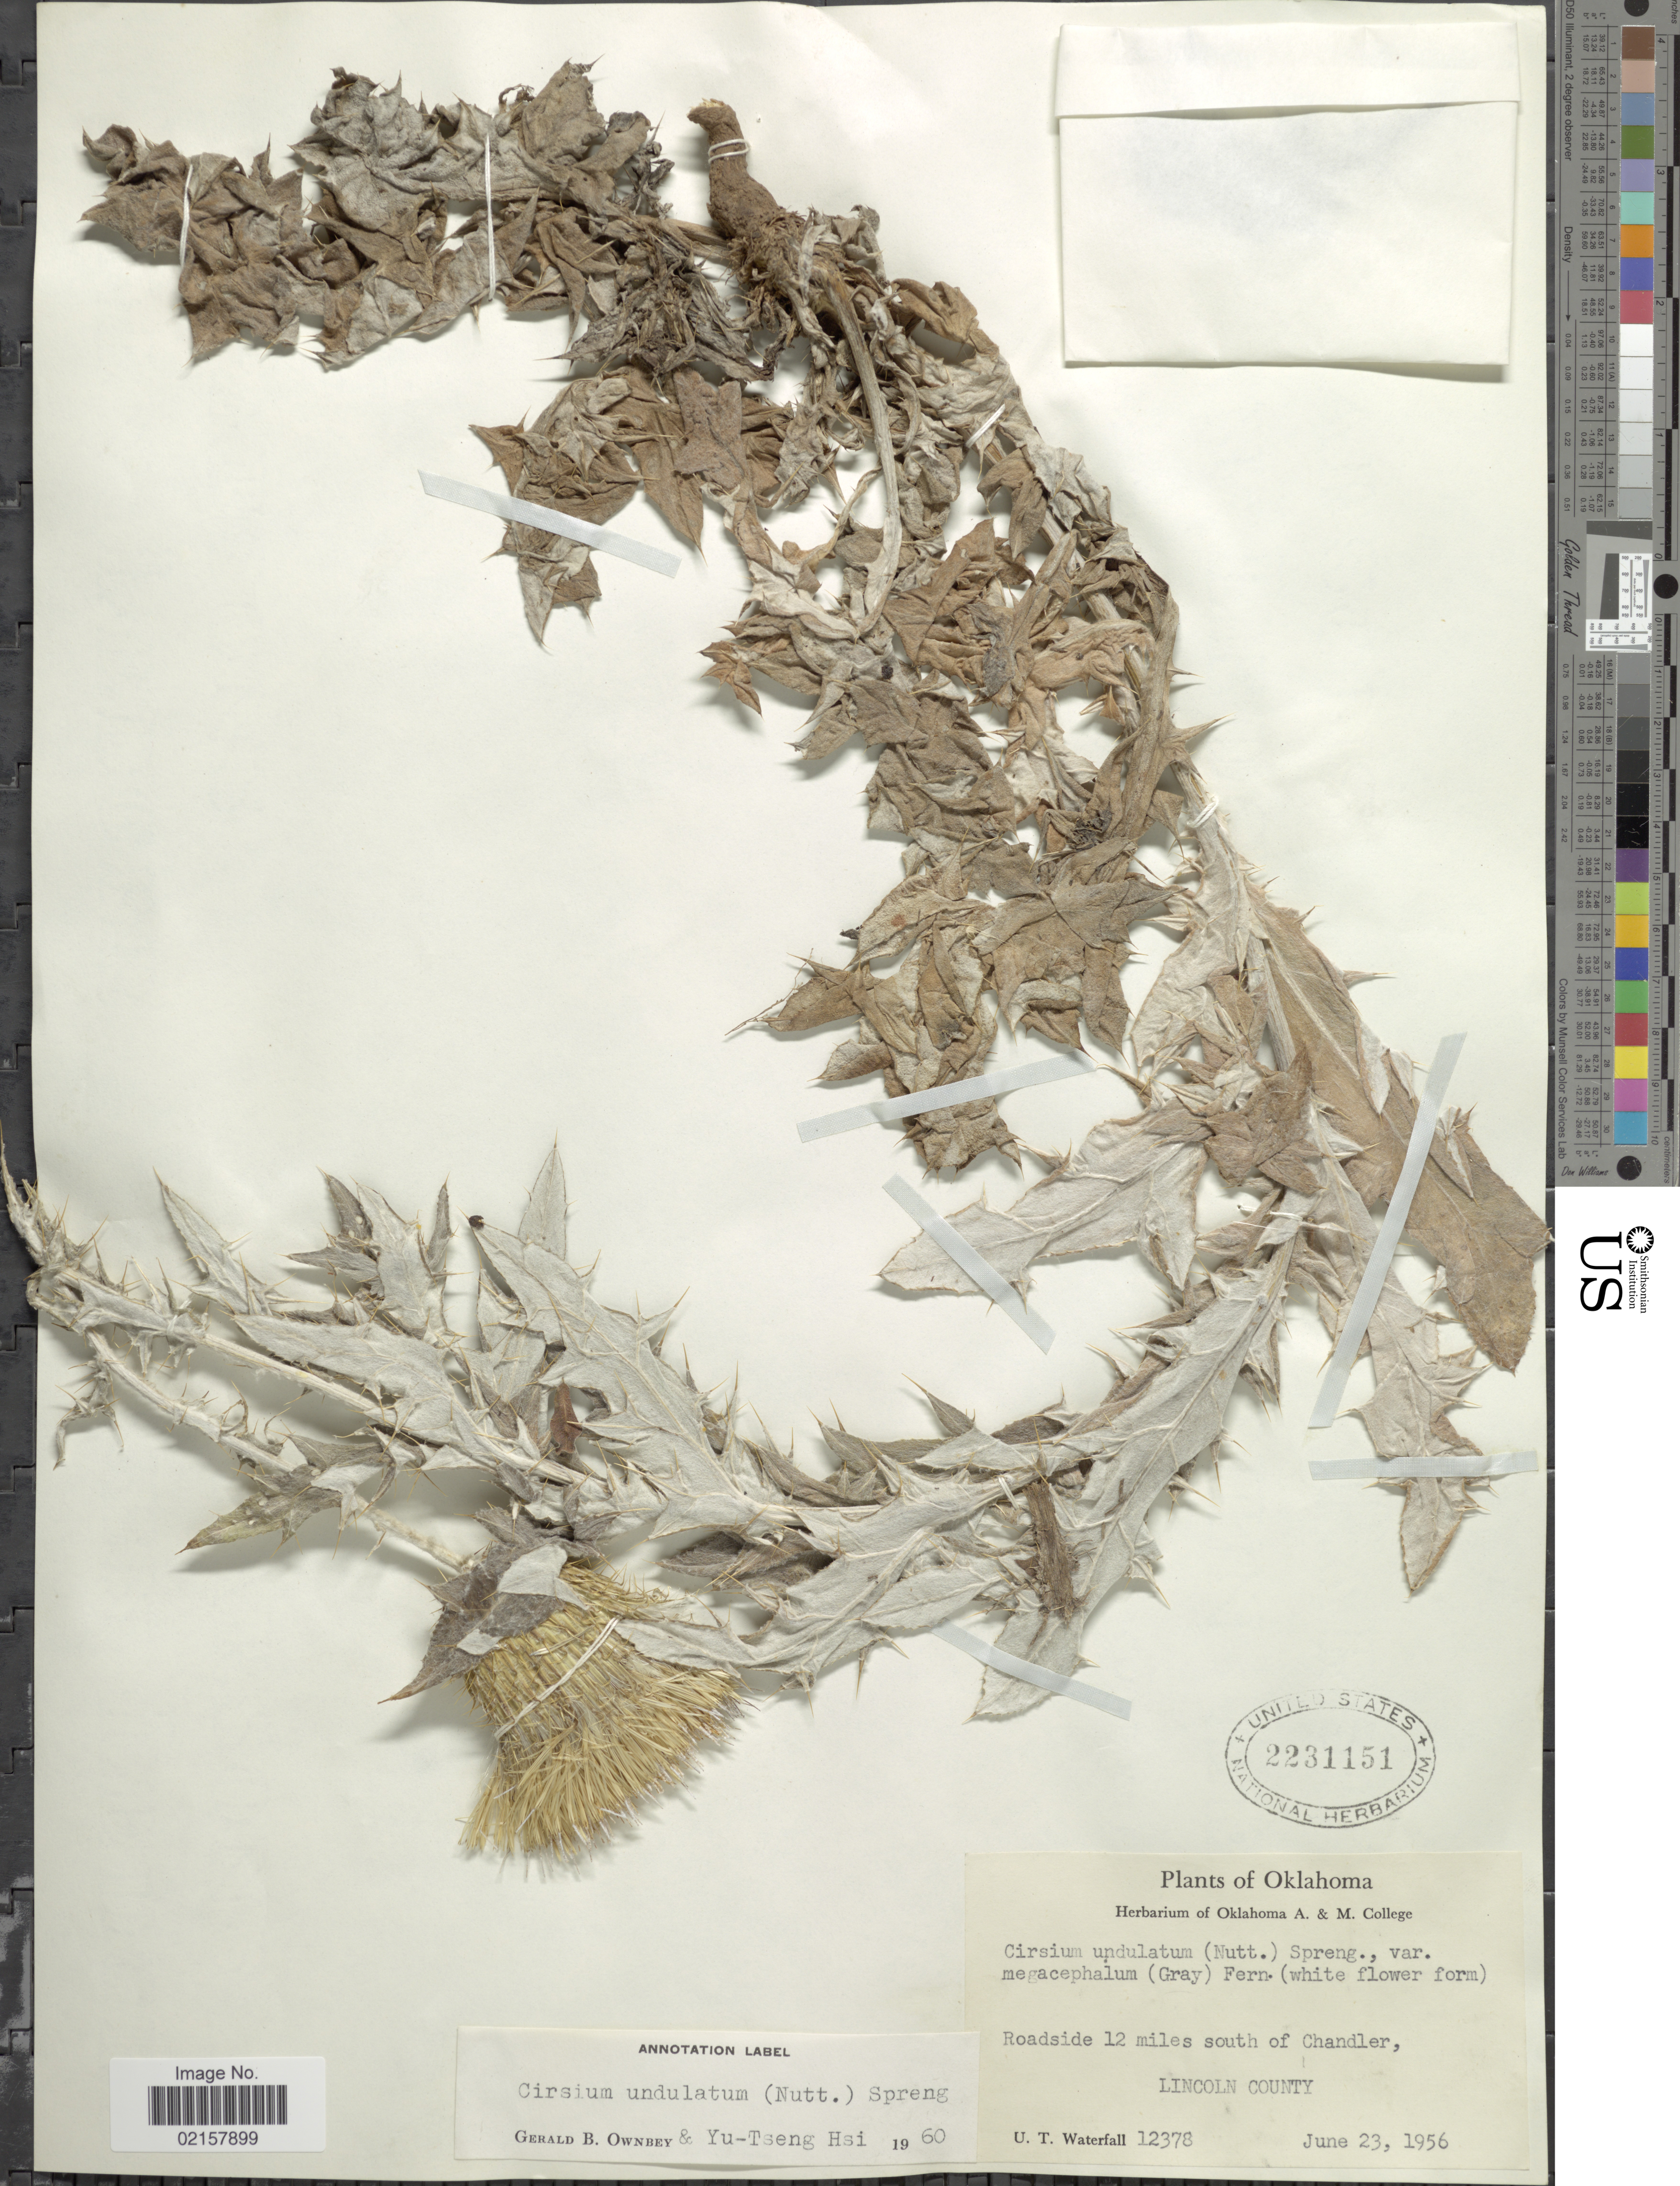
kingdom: Plantae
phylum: Tracheophyta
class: Magnoliopsida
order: Asterales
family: Asteraceae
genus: Cirsium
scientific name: Cirsium undulatum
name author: (Nutt.) Spreng.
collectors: U. T. Waterfall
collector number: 12378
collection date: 1956-06-23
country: United States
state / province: Oklahoma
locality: Roadside 12 miles south of Chandler, Lincoln County.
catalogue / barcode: US 2231151